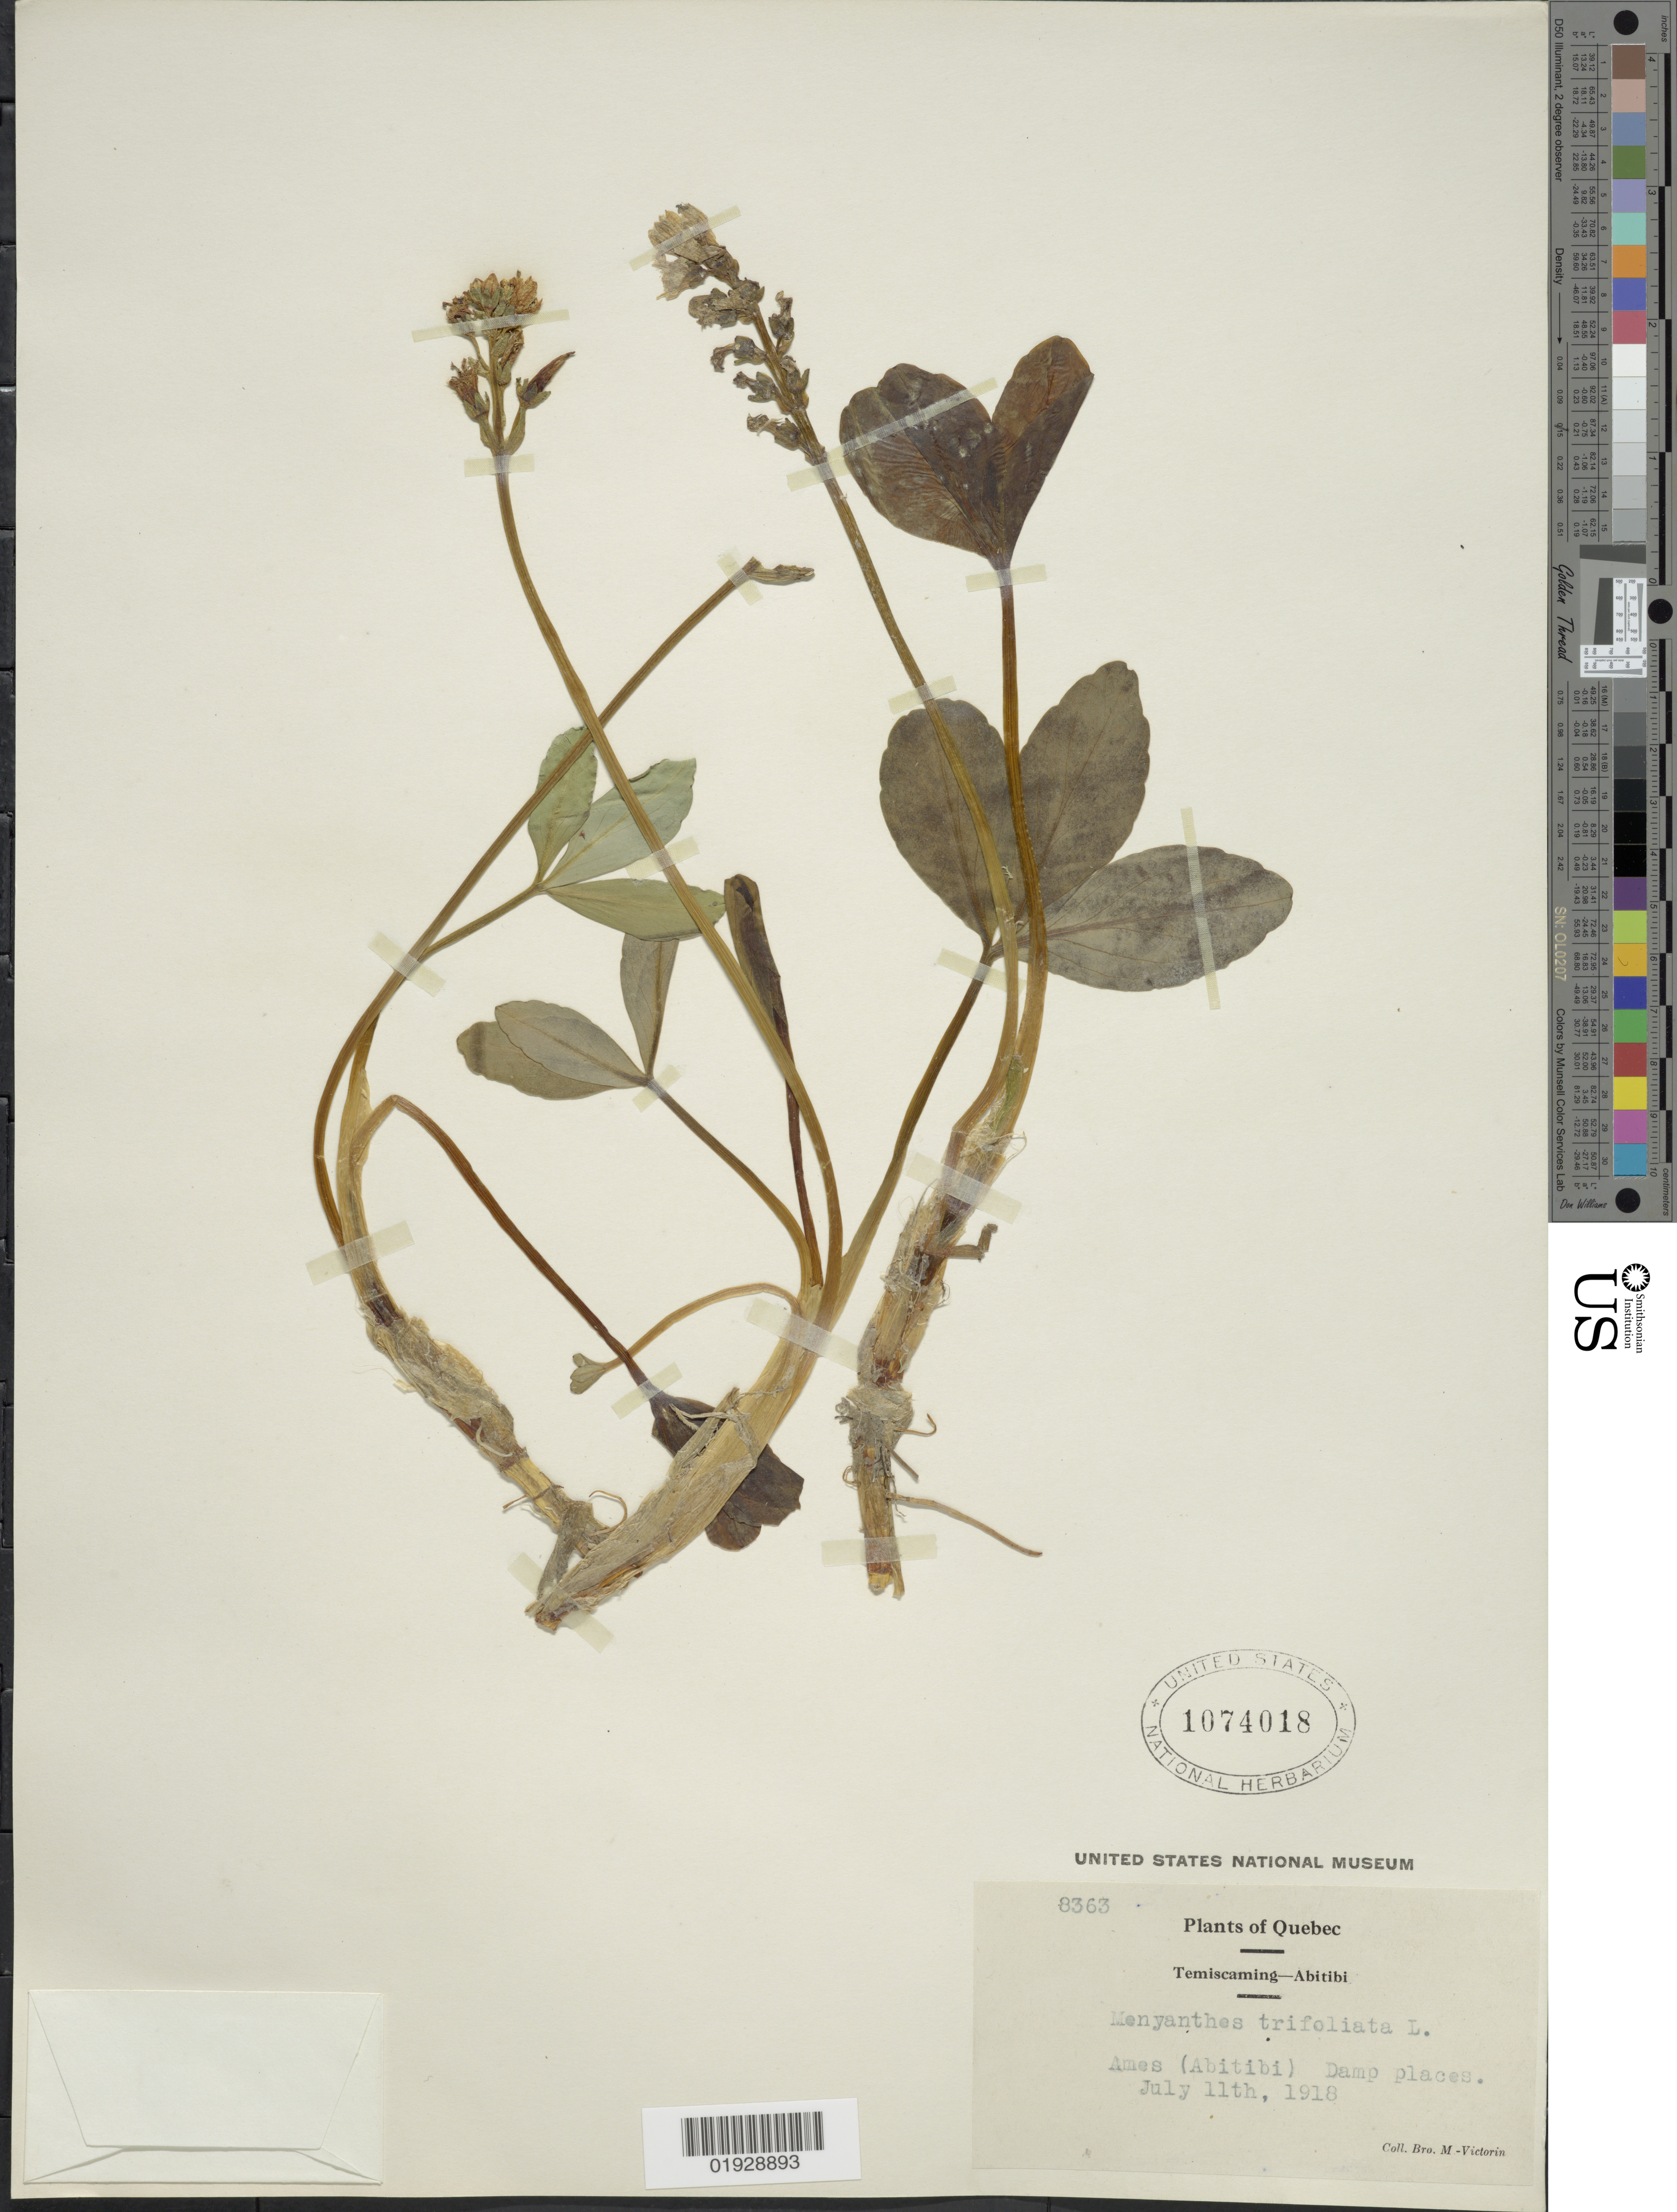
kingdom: Plantae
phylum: Tracheophyta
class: Magnoliopsida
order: Asterales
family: Menyanthaceae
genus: Menyanthes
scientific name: Menyanthes trifoliata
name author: L.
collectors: Fr. Marie-Victorin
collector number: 8363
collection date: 1918-07-11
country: Canada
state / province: Quebec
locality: Temiscaming - Abitibi, Ames (Abitibi).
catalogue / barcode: US 1074018